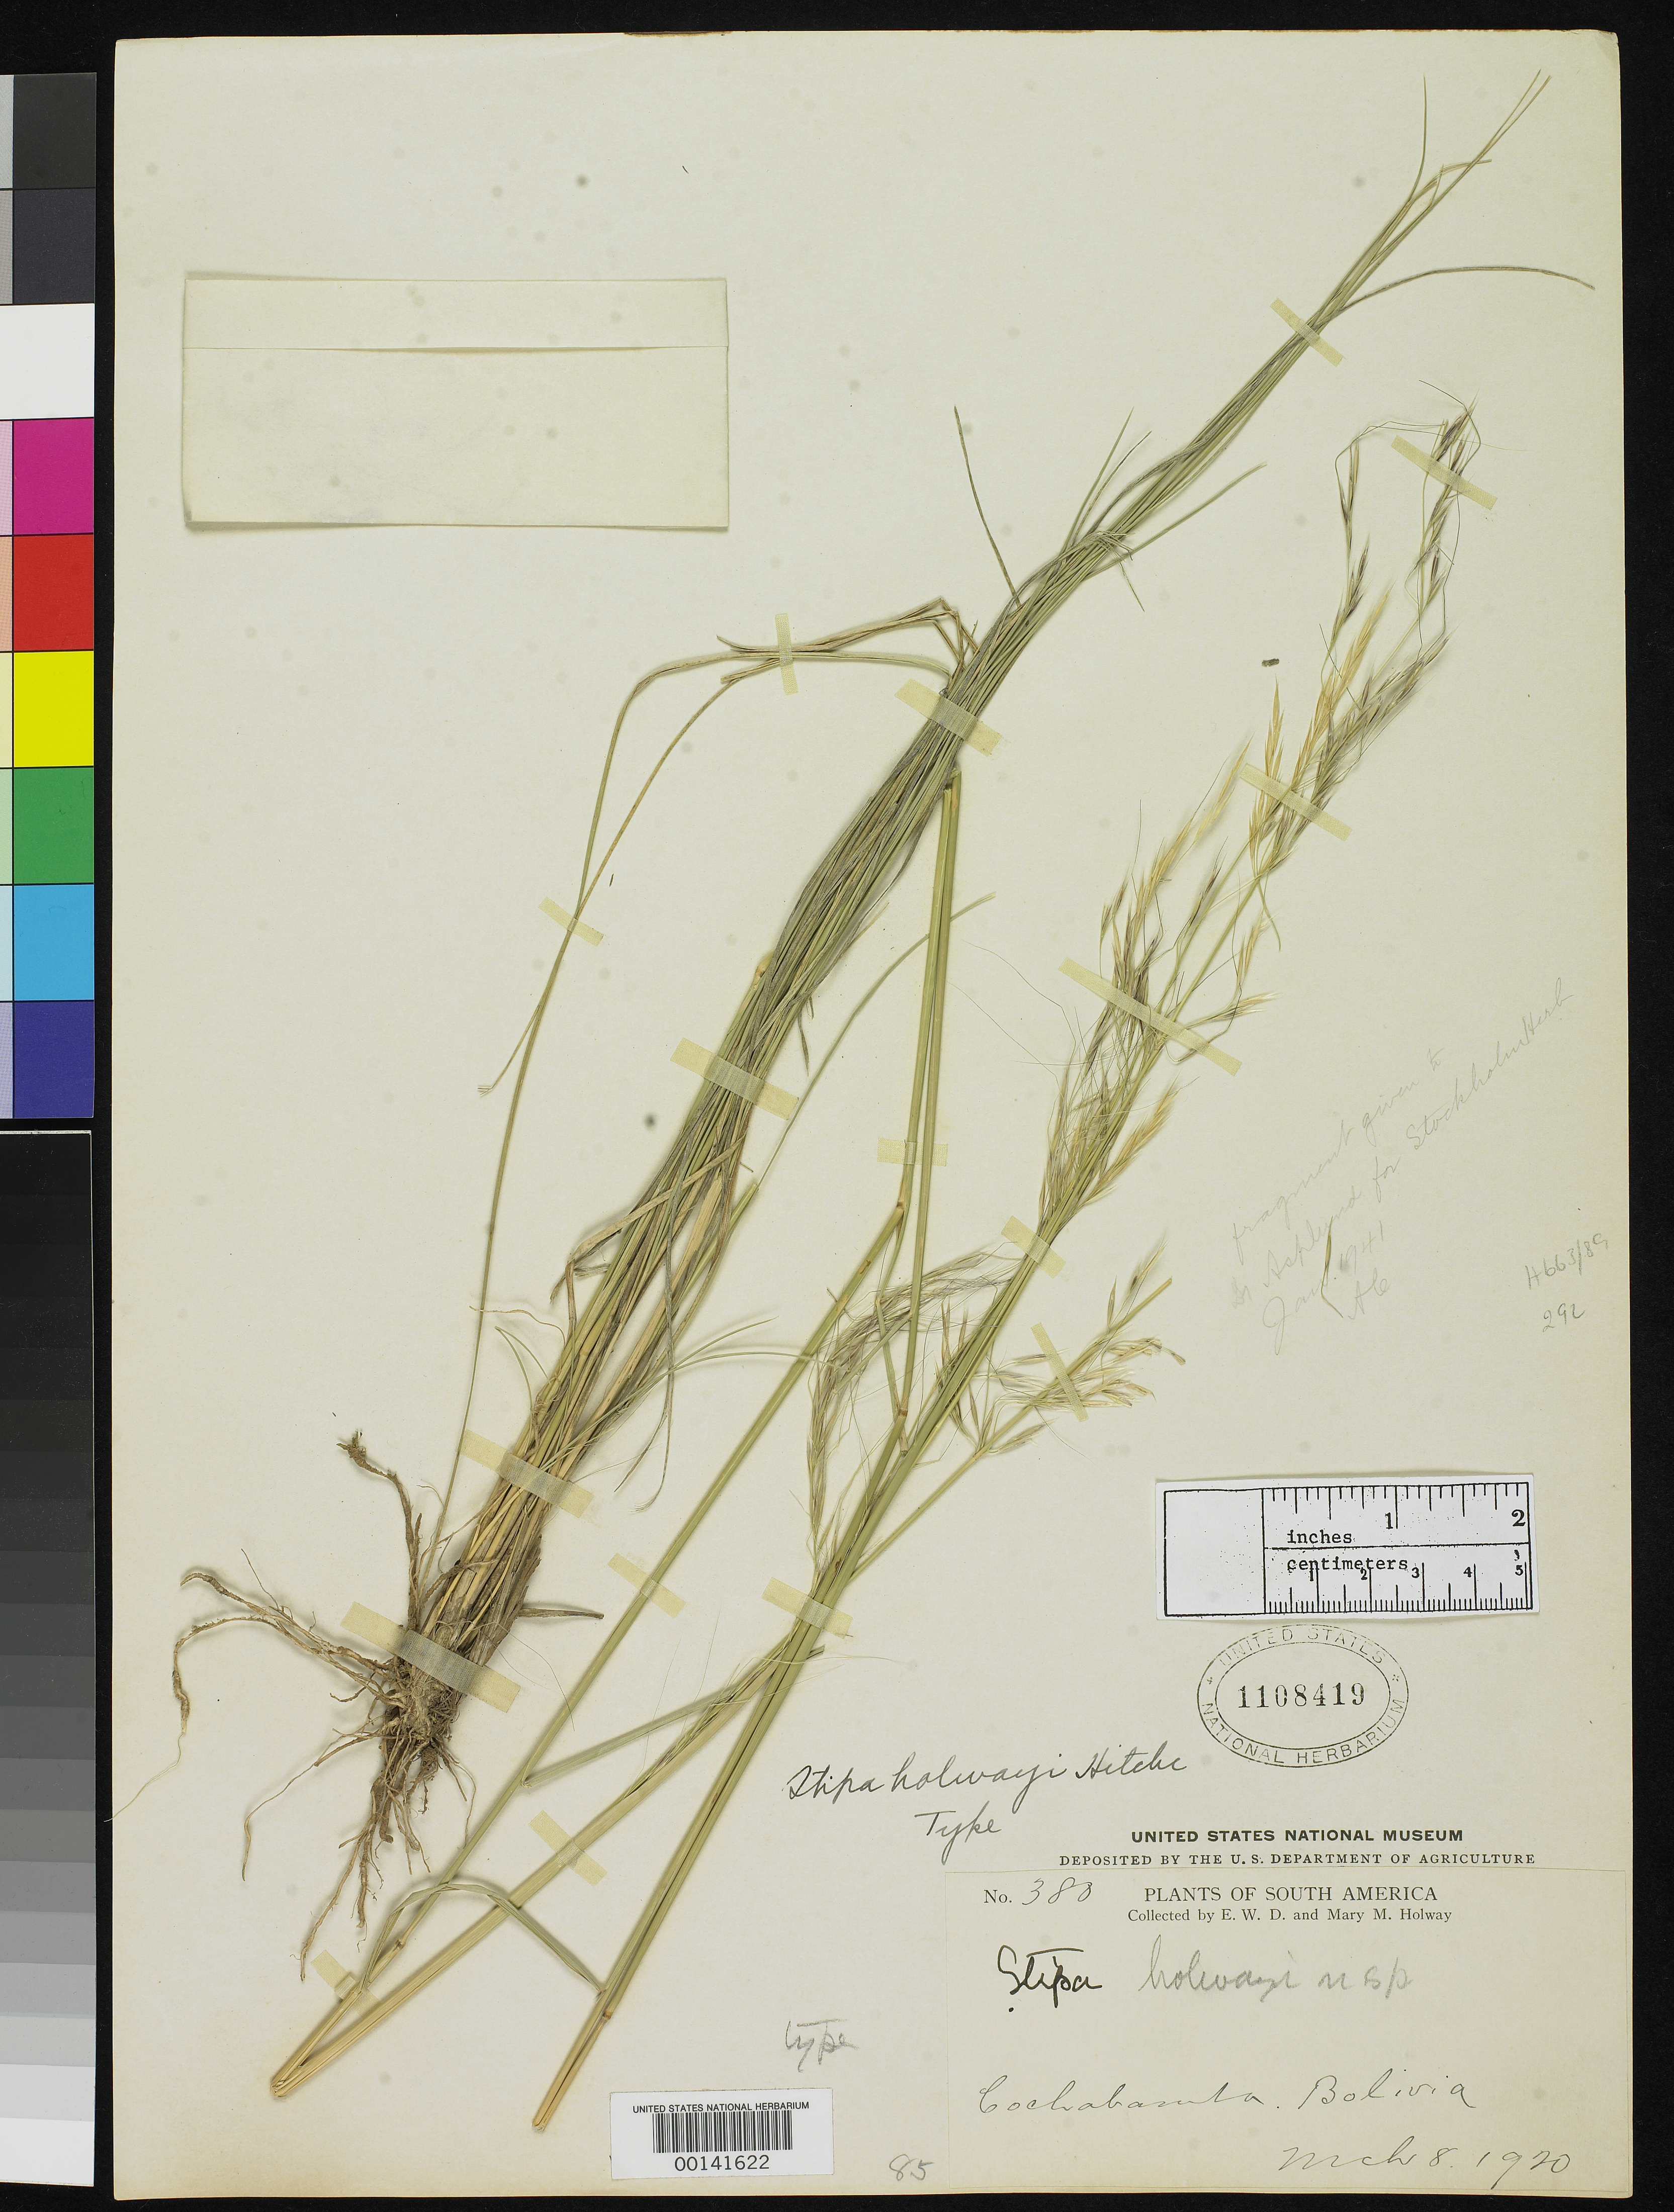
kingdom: Plantae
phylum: Tracheophyta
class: Liliopsida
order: Poales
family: Poaceae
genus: Stipa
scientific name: Stipa holwayi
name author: Hitchc.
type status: Holotype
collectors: E. W. D. Holway & M. M. Holway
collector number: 380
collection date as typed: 08 Mar 1920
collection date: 1920-03-08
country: Bolivia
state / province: Cochabamba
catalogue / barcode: US 1108419